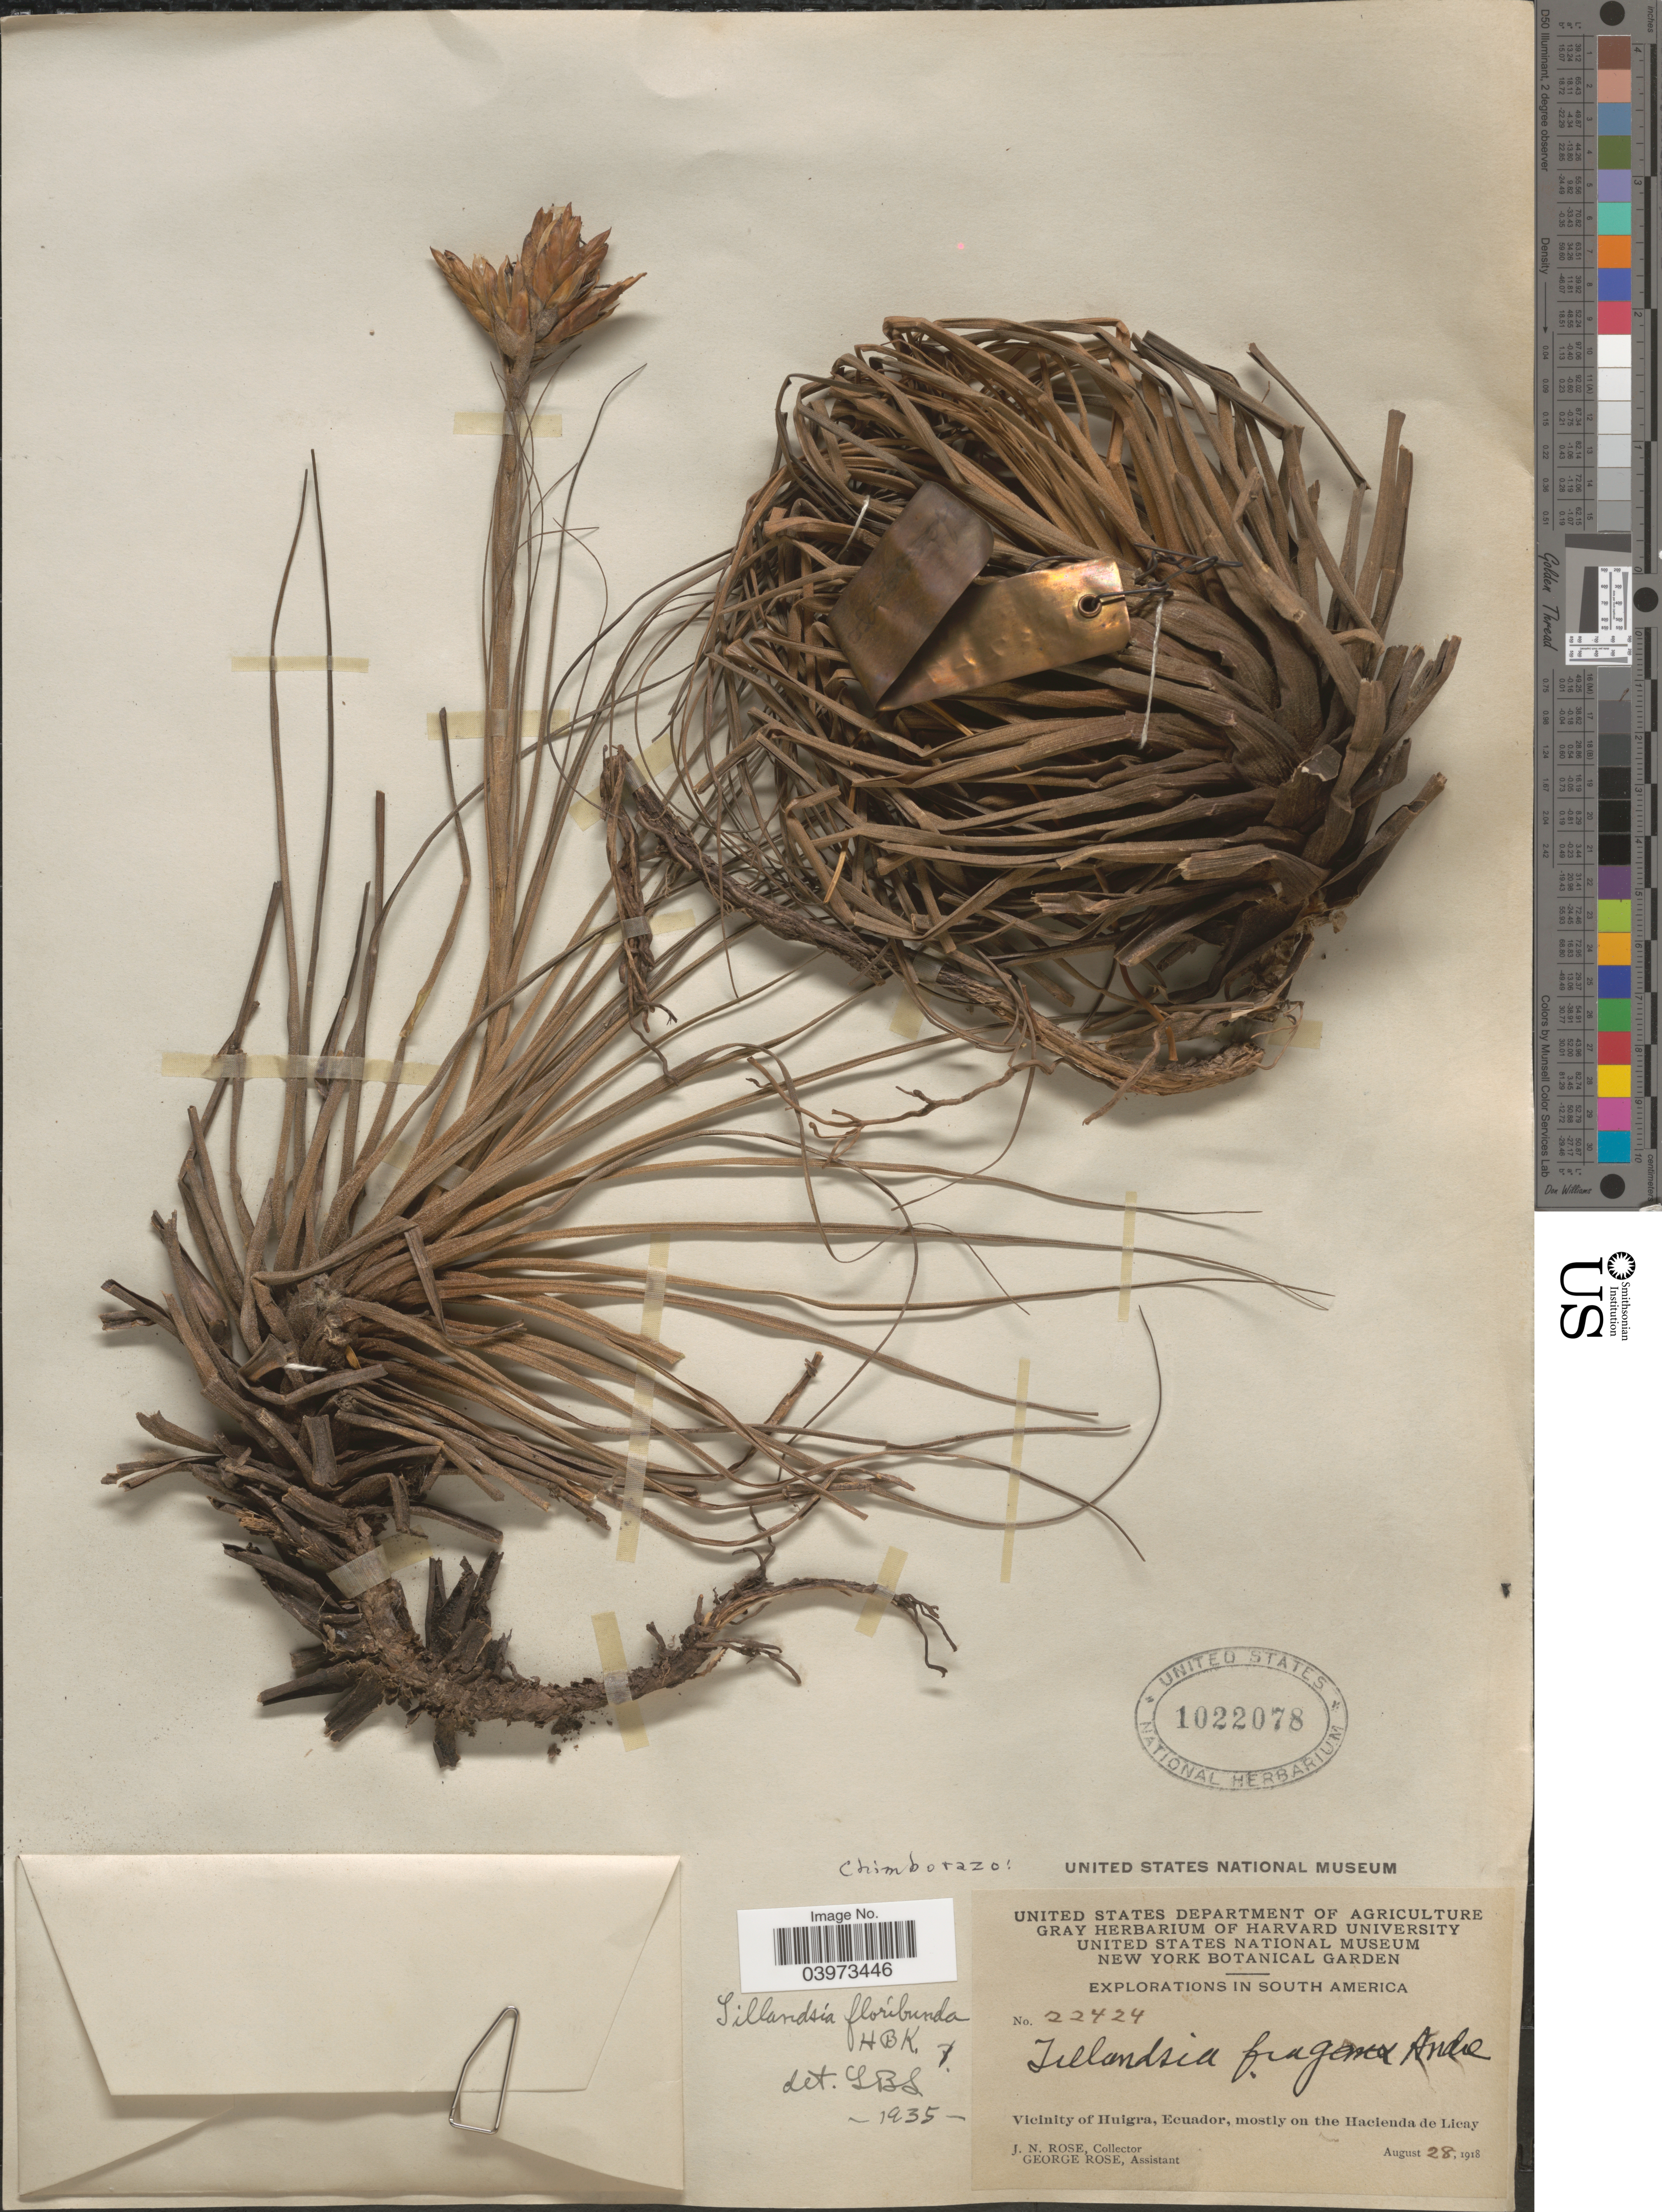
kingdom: Plantae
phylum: Tracheophyta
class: Liliopsida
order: Poales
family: Bromeliaceae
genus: Tillandsia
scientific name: Tillandsia floribunda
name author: Kunth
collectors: J. N. Rose & G. Rose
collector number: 22424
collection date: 1918-08-28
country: Ecuador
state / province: Chimborazo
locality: Explorations in South America. Vicinity of Huigra, mostly on the Hacienda de Licay.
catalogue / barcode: US 1022078